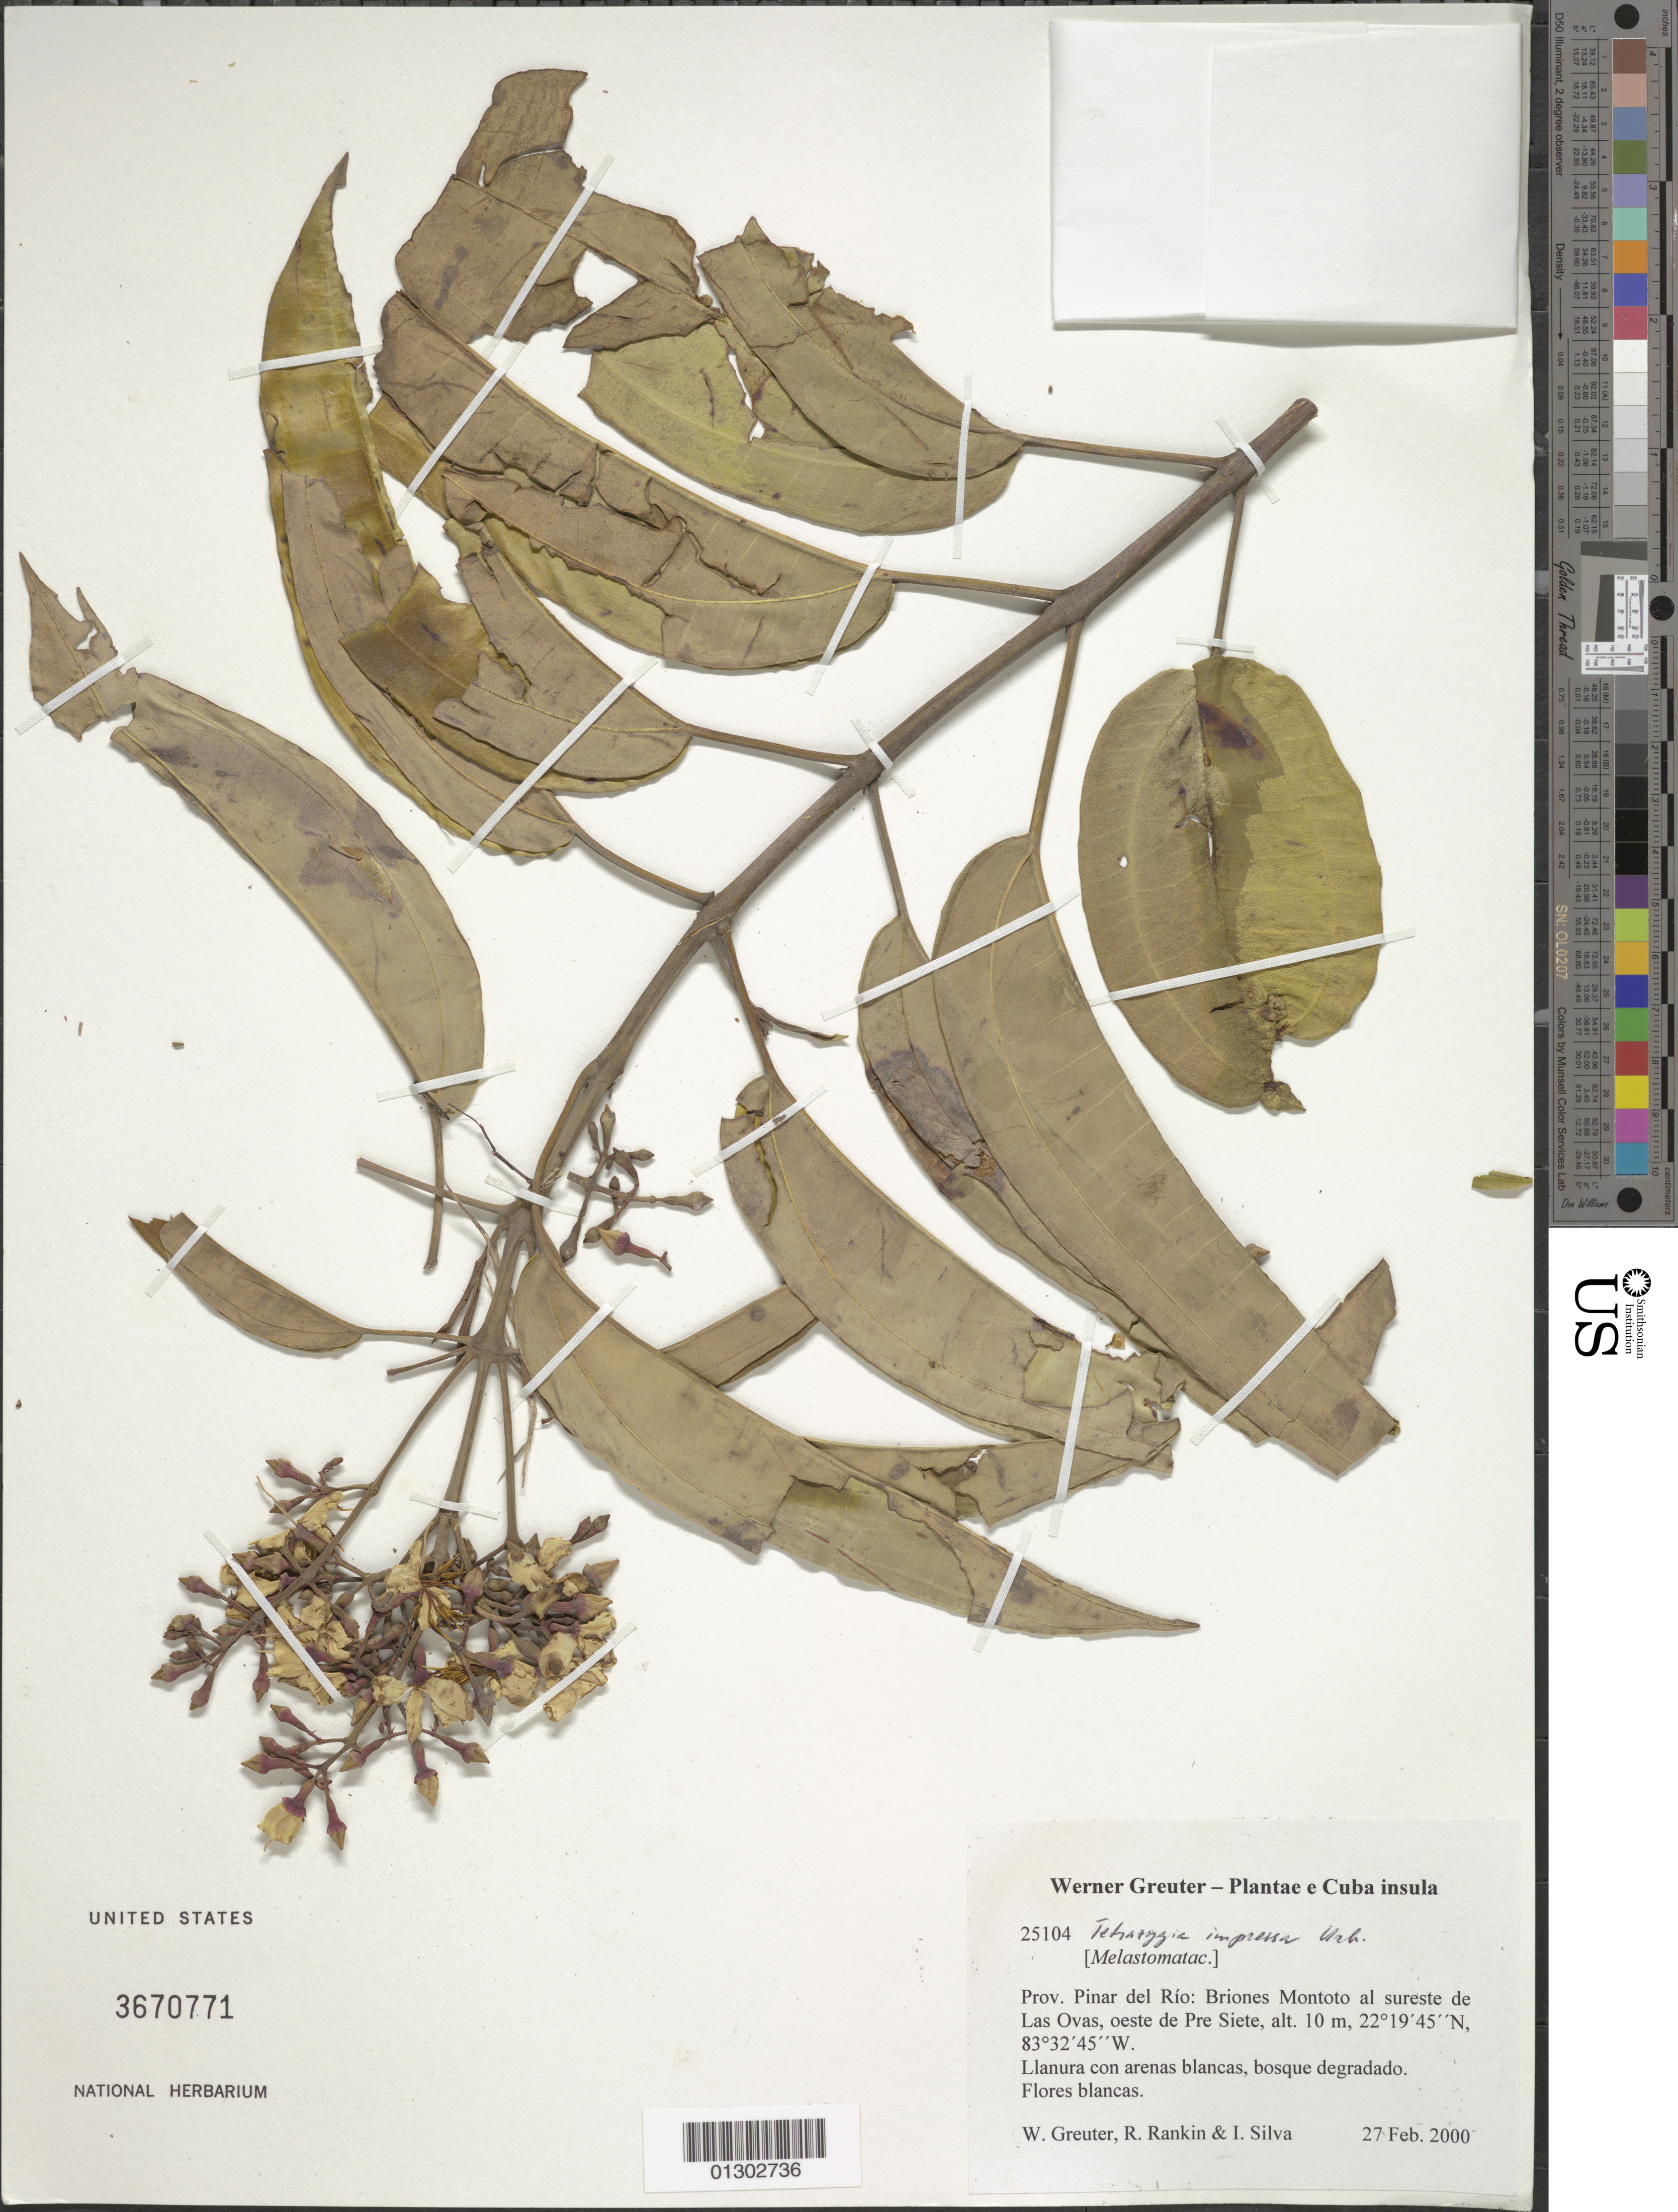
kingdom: Plantae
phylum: Tracheophyta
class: Magnoliopsida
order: Myrtales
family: Melastomataceae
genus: Tetrazygia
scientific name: Tetrazygia impressa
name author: Urb.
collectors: W. R. Greuter, R. Rankin Rodriguez & I. Silva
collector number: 25104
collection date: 2000-02-27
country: Cuba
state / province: Pinar del Rio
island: Cuba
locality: Briones Montoto al sureste de Las Ovas, oeste de Pre Siete.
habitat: Llanura con arenas blancas, bosque degradado.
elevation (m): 10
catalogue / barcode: US 3670771